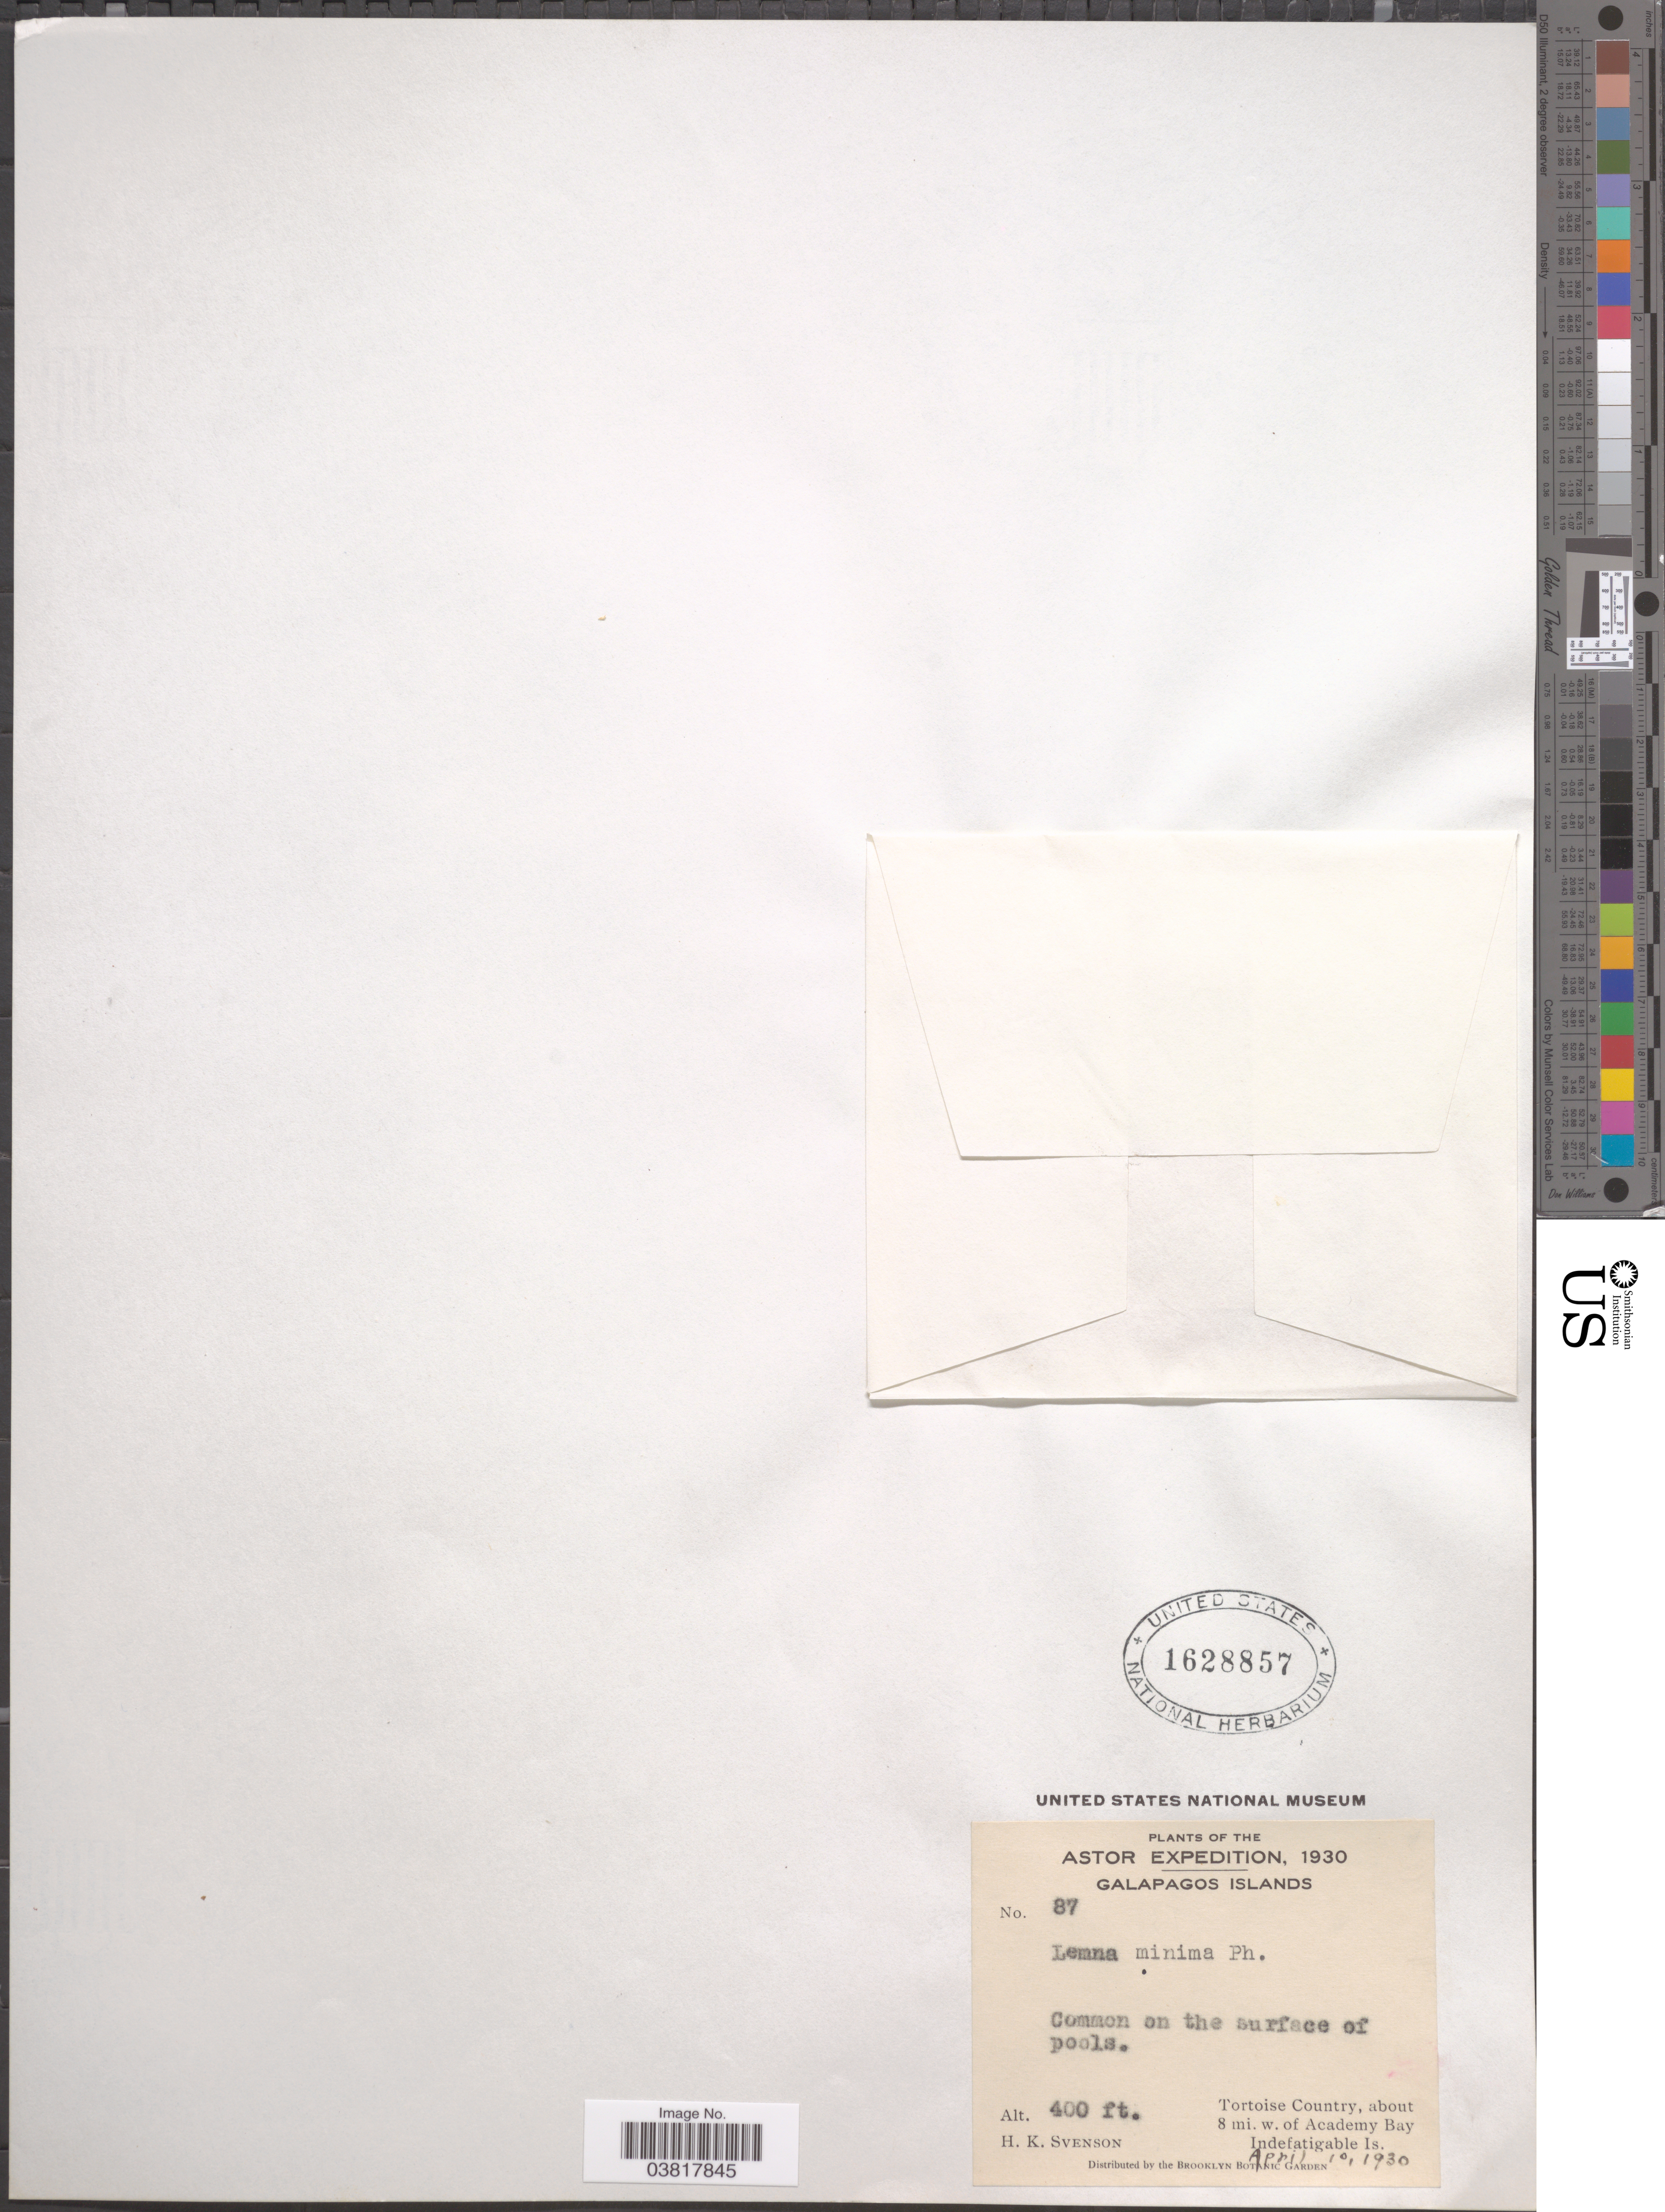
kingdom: Plantae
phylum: Tracheophyta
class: Liliopsida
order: Alismatales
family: Araceae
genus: Lemna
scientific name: Lemna minima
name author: Thuill. ex P. Beauv.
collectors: H. K. Svenson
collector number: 87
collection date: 1930-04-10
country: Ecuador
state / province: Colón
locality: Galapagos Islands. On the surface of pools. Tortoise Country, about 8 mi. w. of Academy Bay. Indefatigable Is.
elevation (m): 122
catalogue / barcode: US 1628857